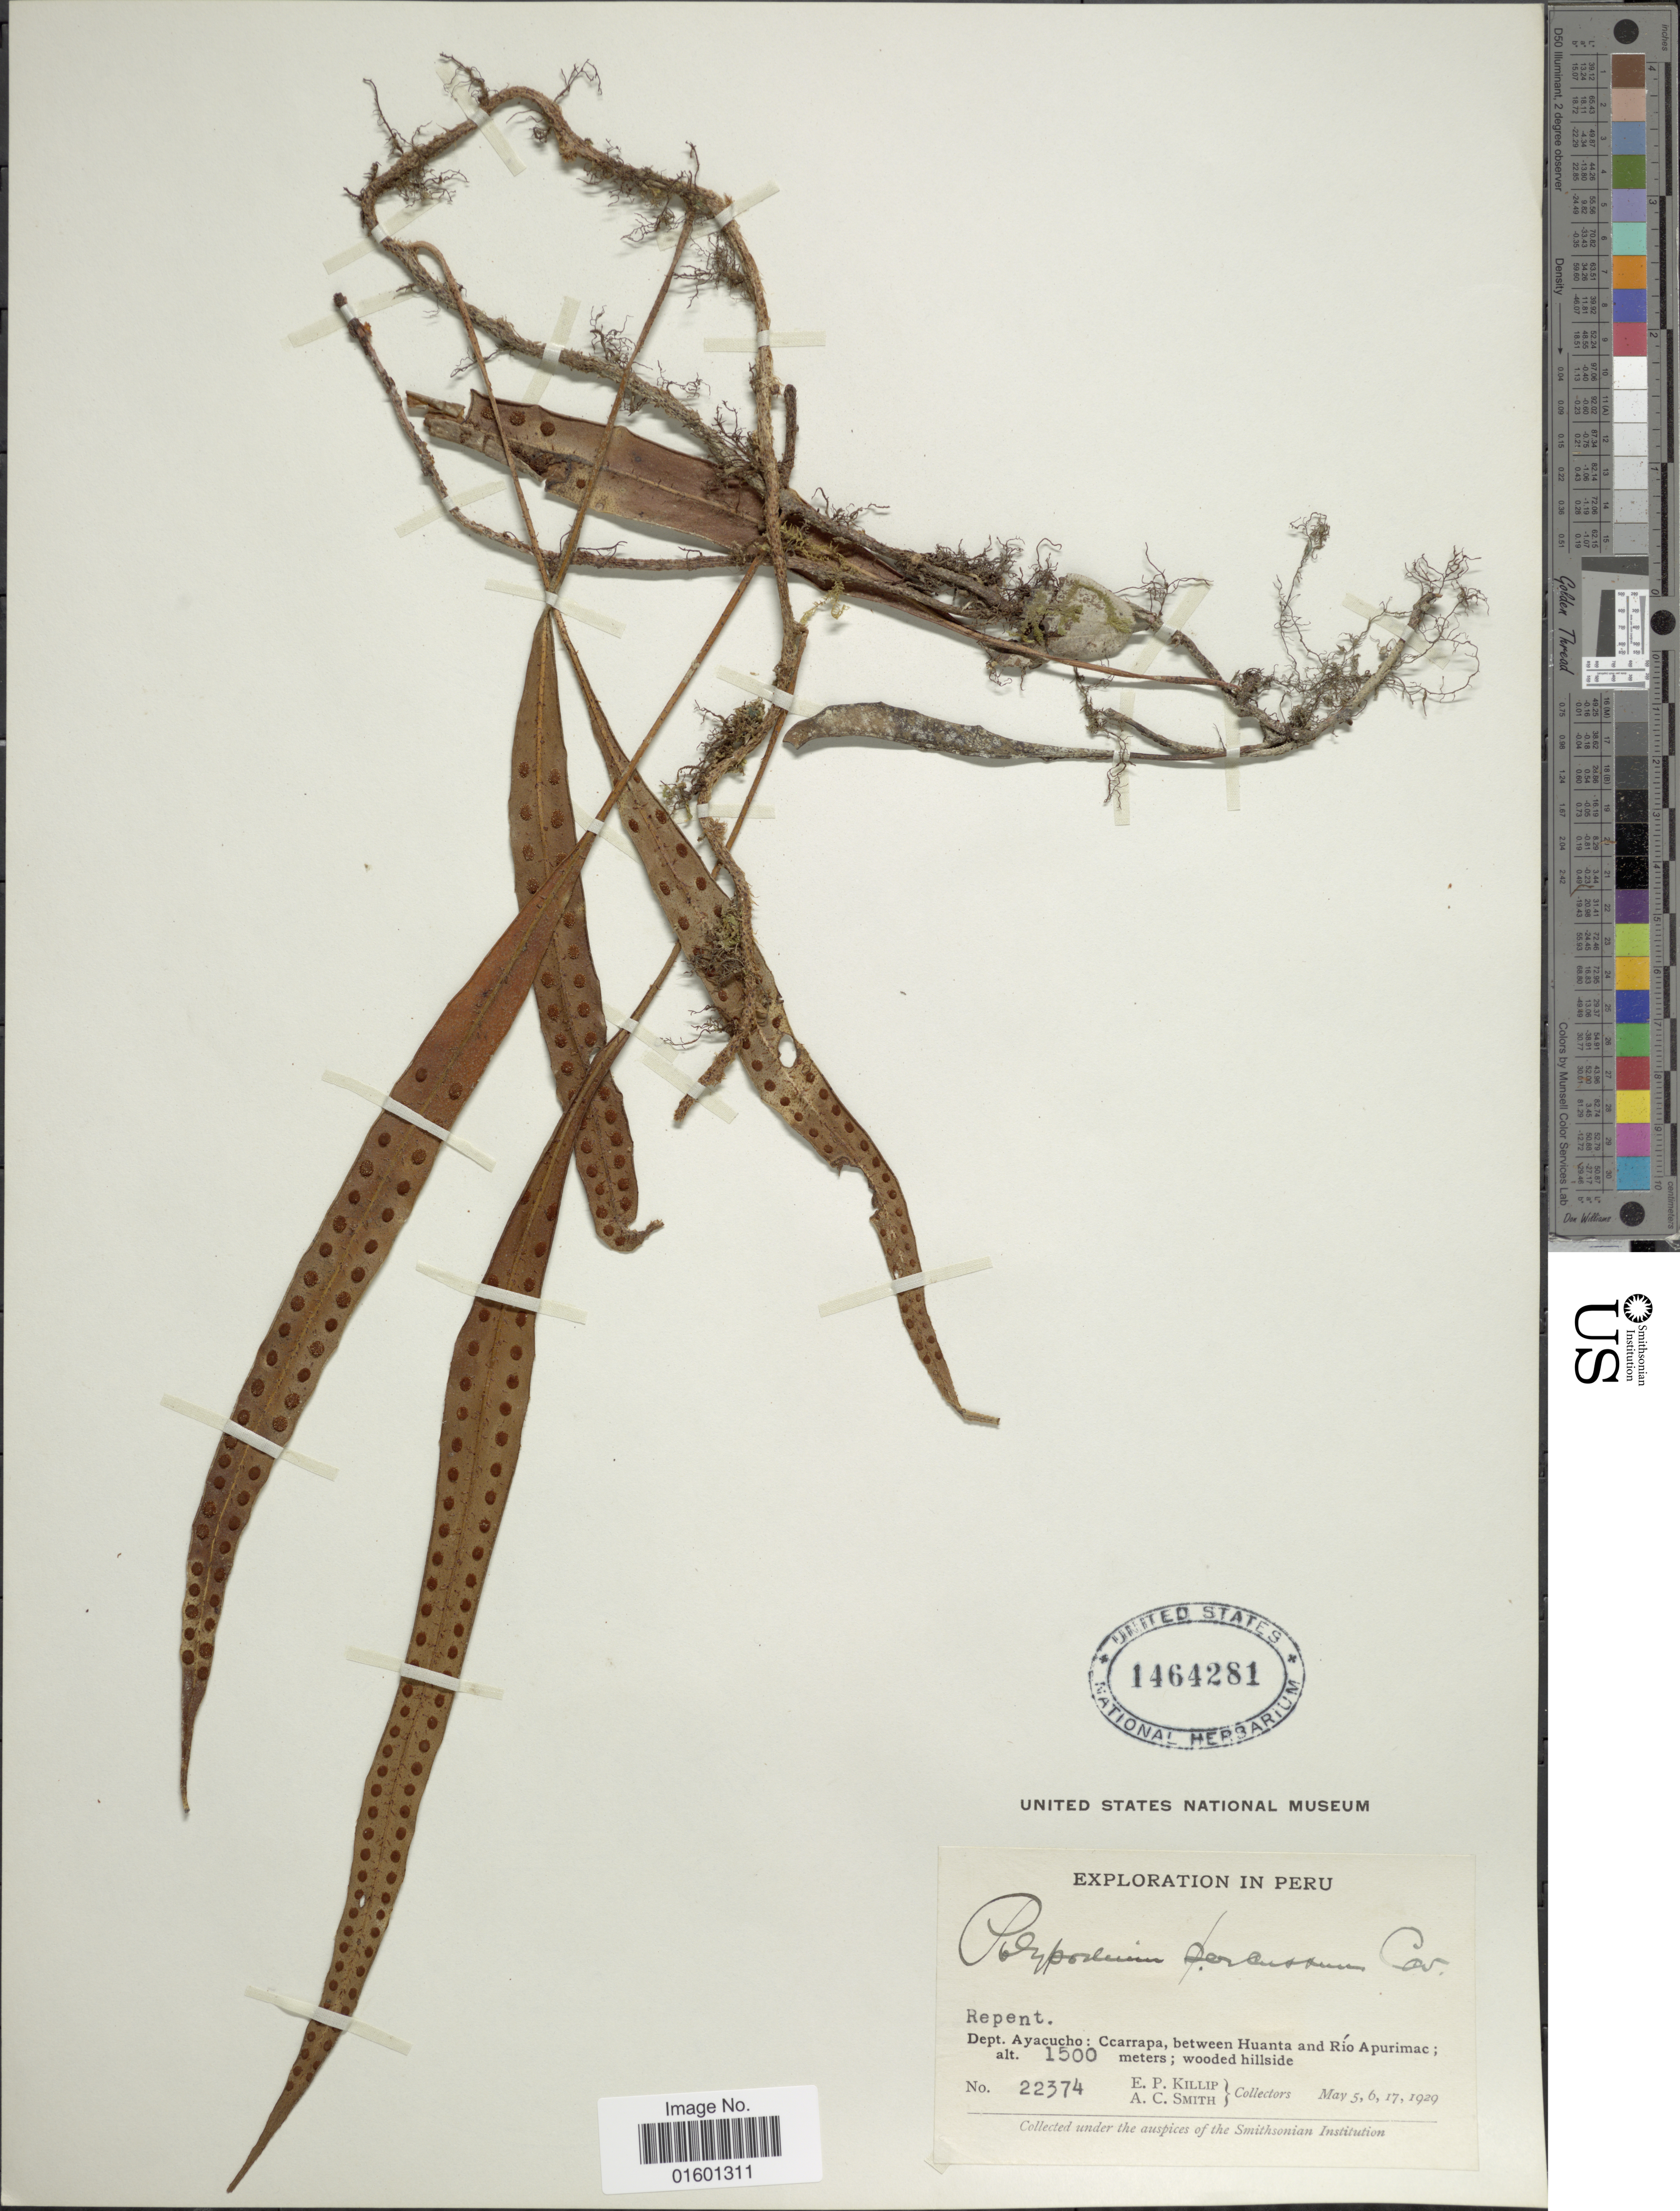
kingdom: Plantae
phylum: Tracheophyta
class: Polypodiopsida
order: Polypodiales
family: Polypodiaceae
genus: Microgramma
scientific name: Microgramma percussa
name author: (Cav.) de la Sota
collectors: E. P. Killip & A. C. Smith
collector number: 22374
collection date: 1929-05-05/1929-05-17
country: Peru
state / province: Ayacucho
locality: Ccarrapa,between Huanta and Rio Apurimac, wooded hillside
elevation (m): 1500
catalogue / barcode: US 1464281